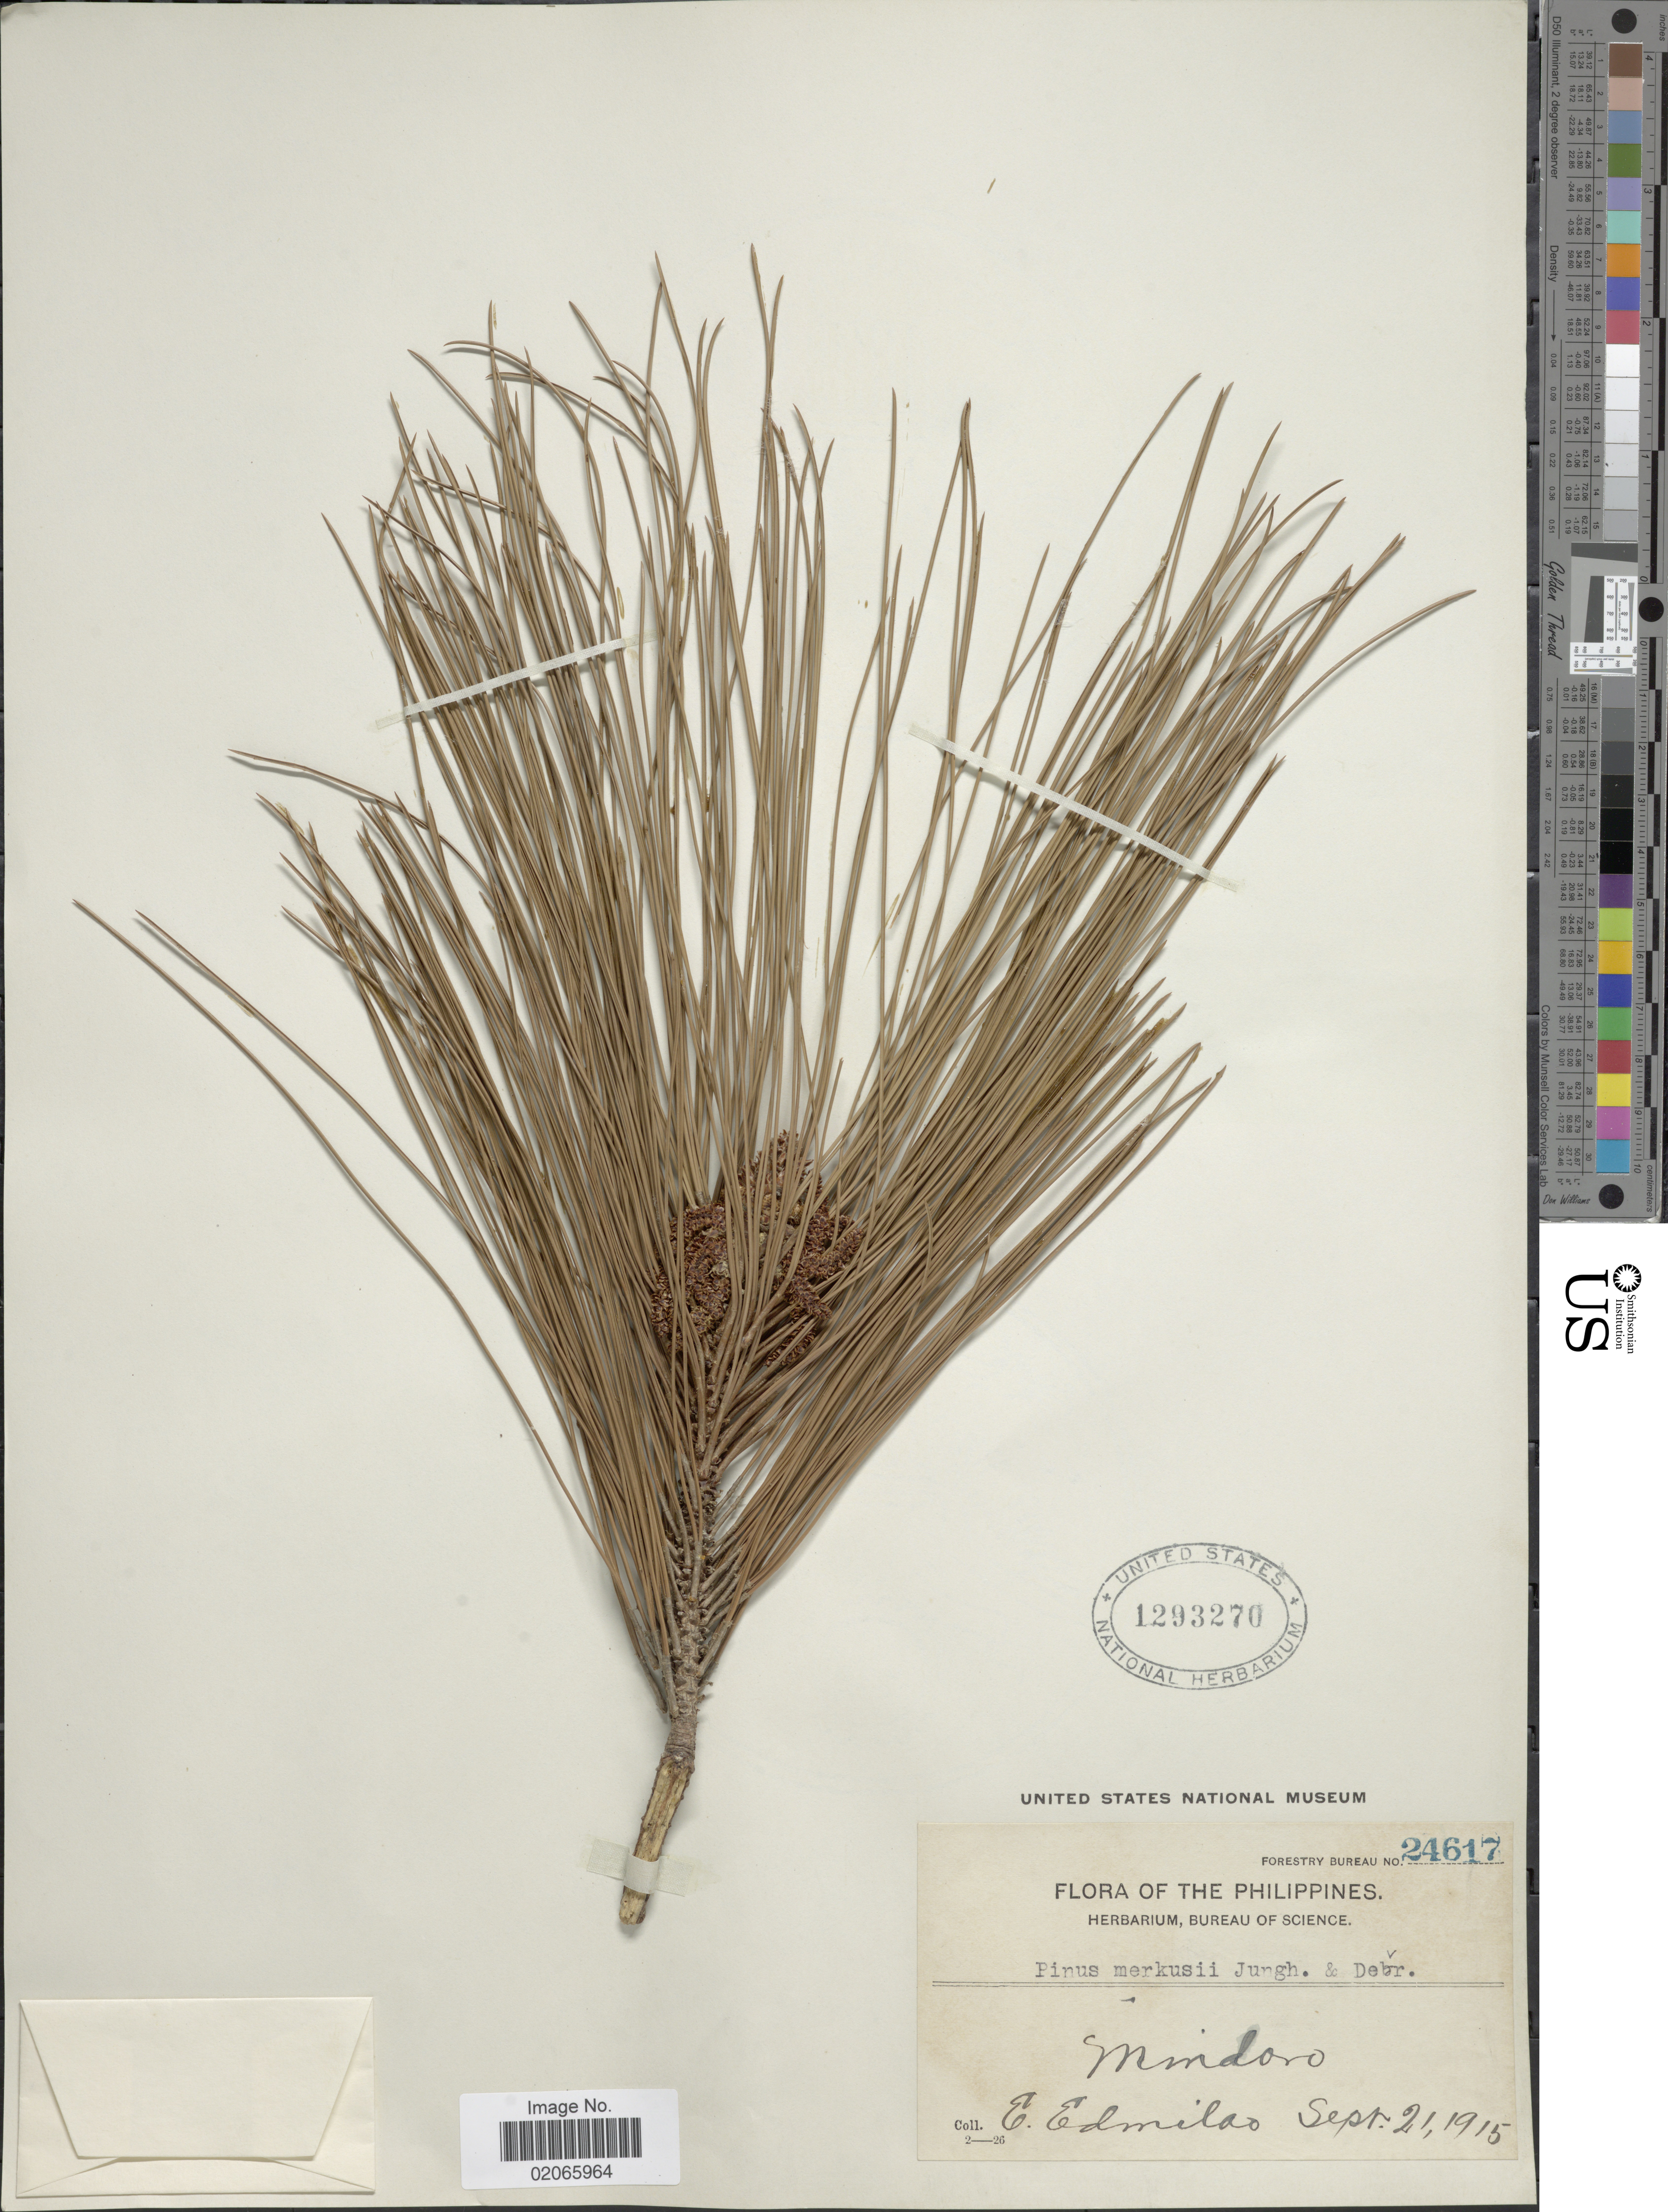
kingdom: Plantae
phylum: Tracheophyta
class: Pinopsida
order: Pinales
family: Pinaceae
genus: Pinus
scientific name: Pinus merkusii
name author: Jungh. & DeVries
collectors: E. Edmilao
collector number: Forestry Bureau24617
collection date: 1915-09-21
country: Philippines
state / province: Mimaropa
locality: Mindoro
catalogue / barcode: US 1293270